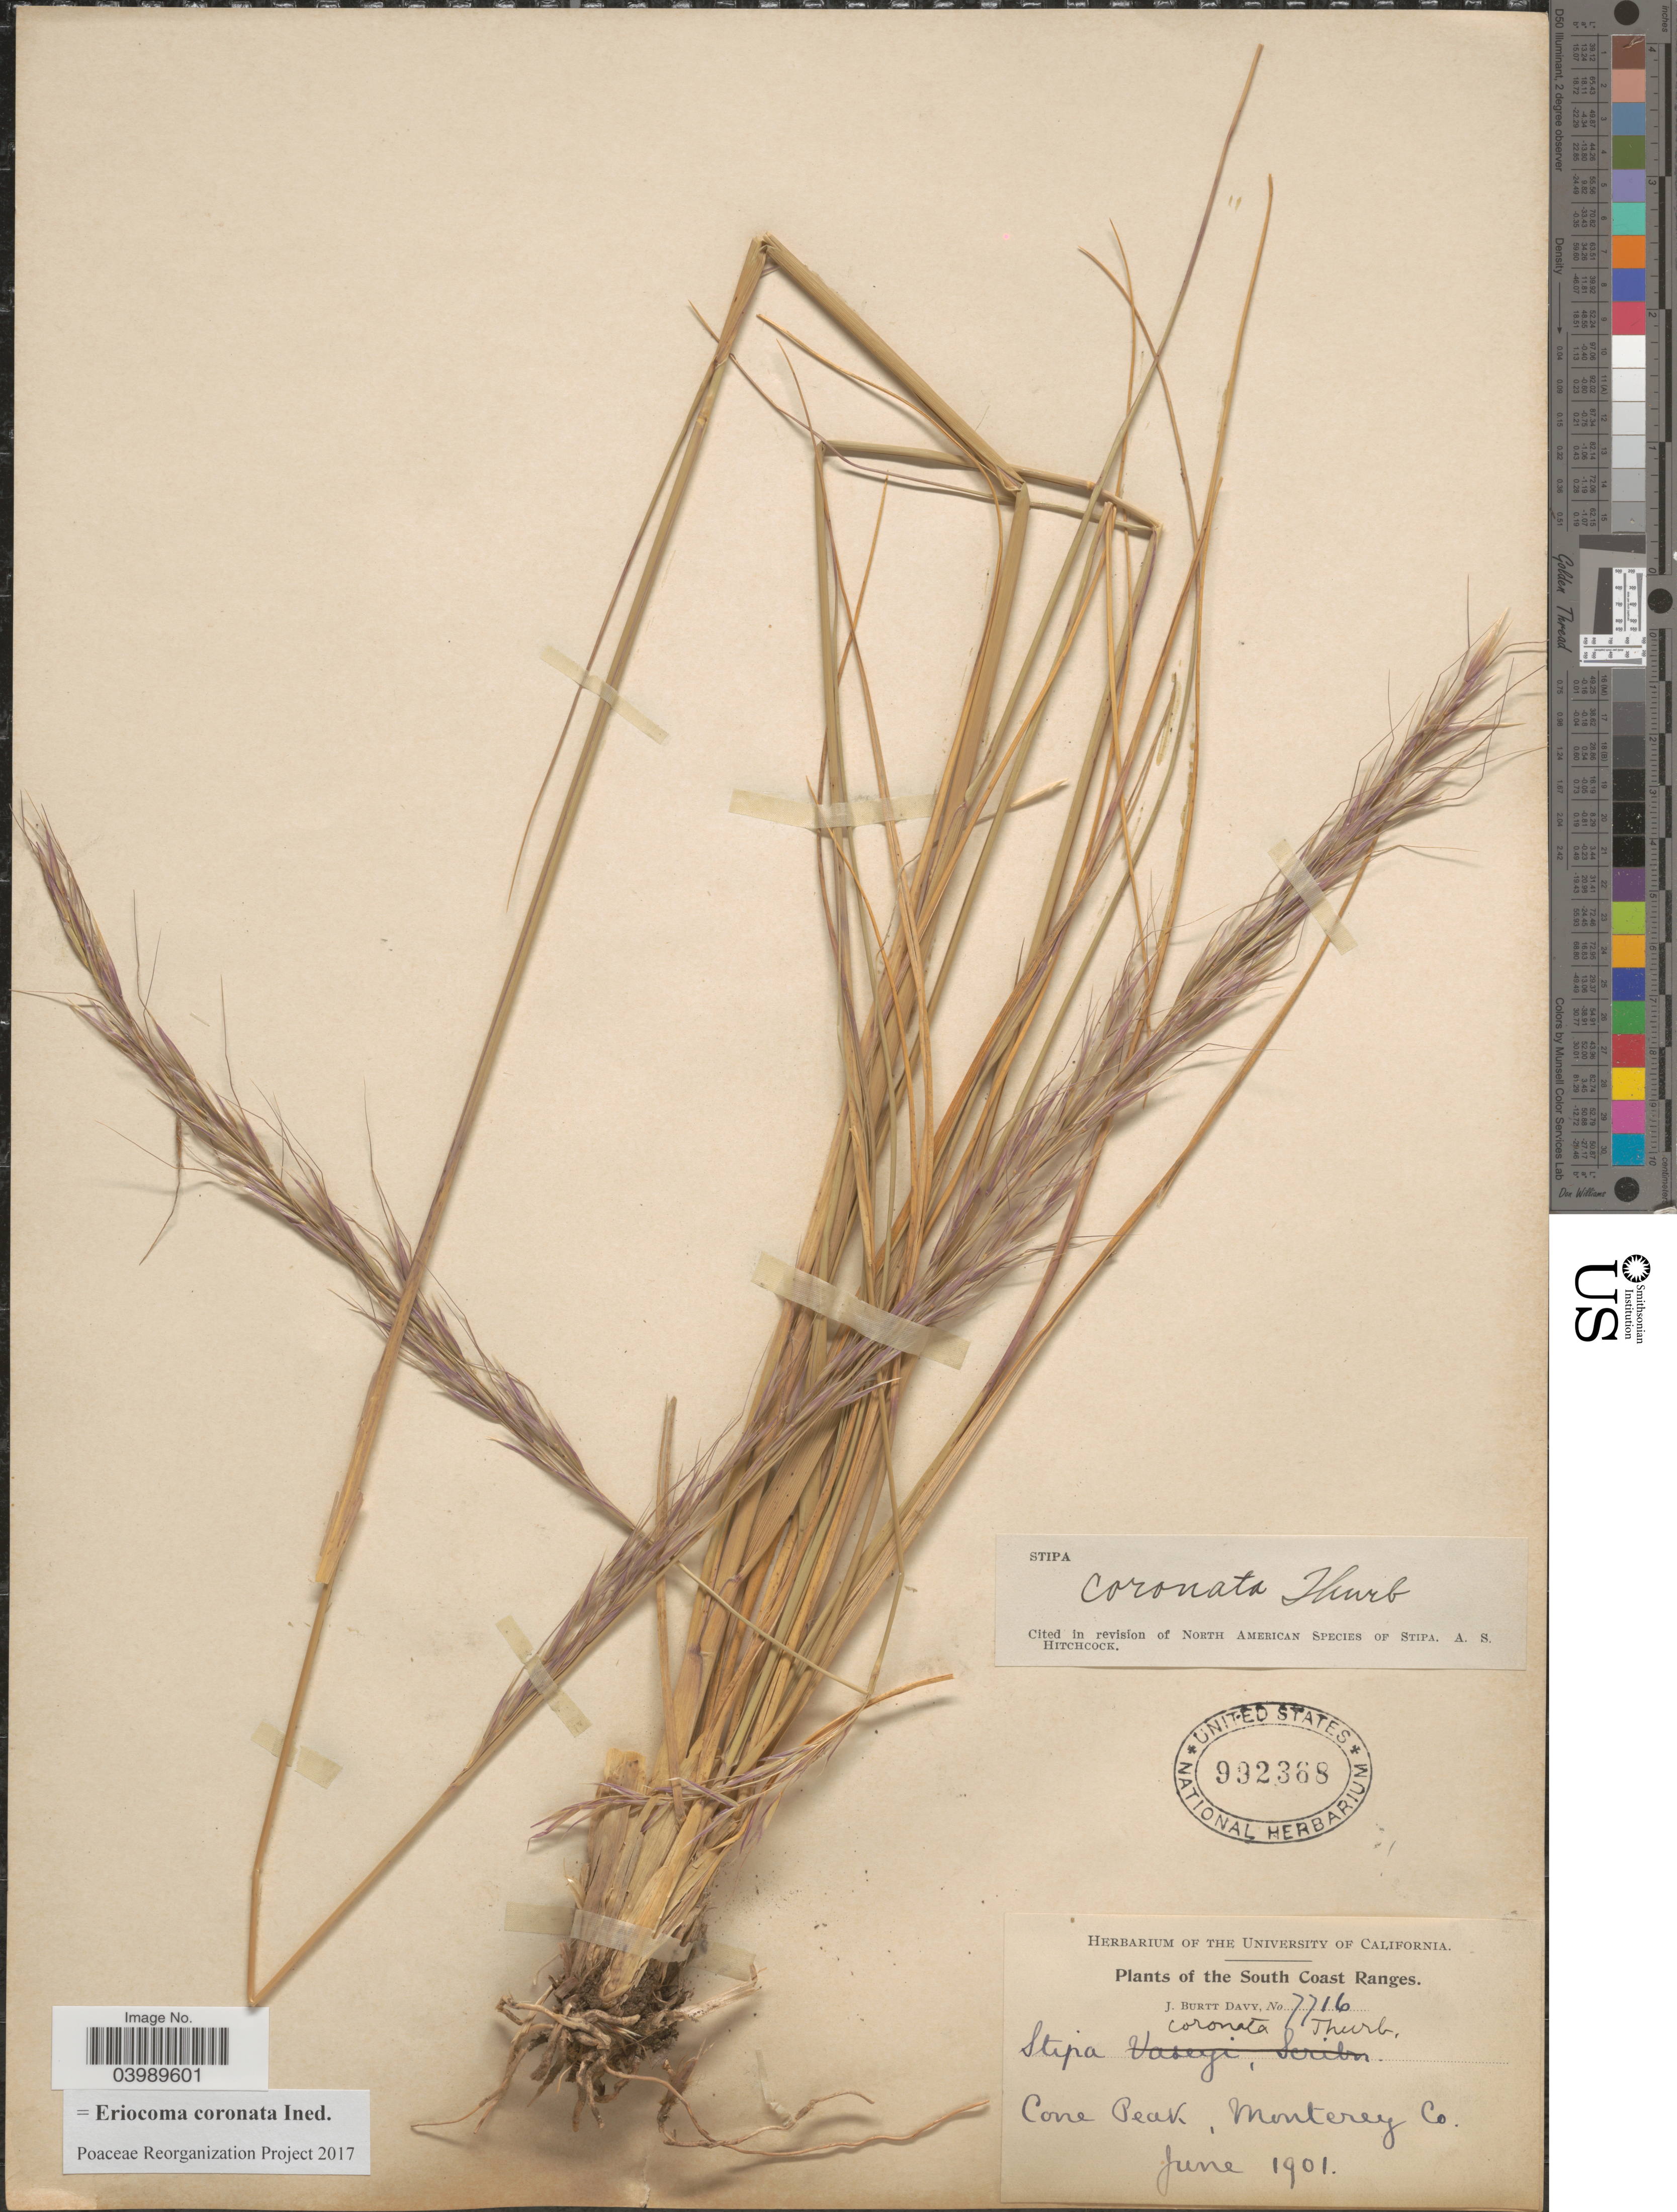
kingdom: Plantae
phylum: Tracheophyta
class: Liliopsida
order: Poales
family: Poaceae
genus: Eriocoma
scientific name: Eriocoma coronata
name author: (Thurb.) Romasch.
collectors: J. Burtt Davy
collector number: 7716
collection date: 1901-06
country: United States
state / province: California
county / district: Monterey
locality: The South Coast Ranges. Cone Peak, Monterey Co.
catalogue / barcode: US 992368